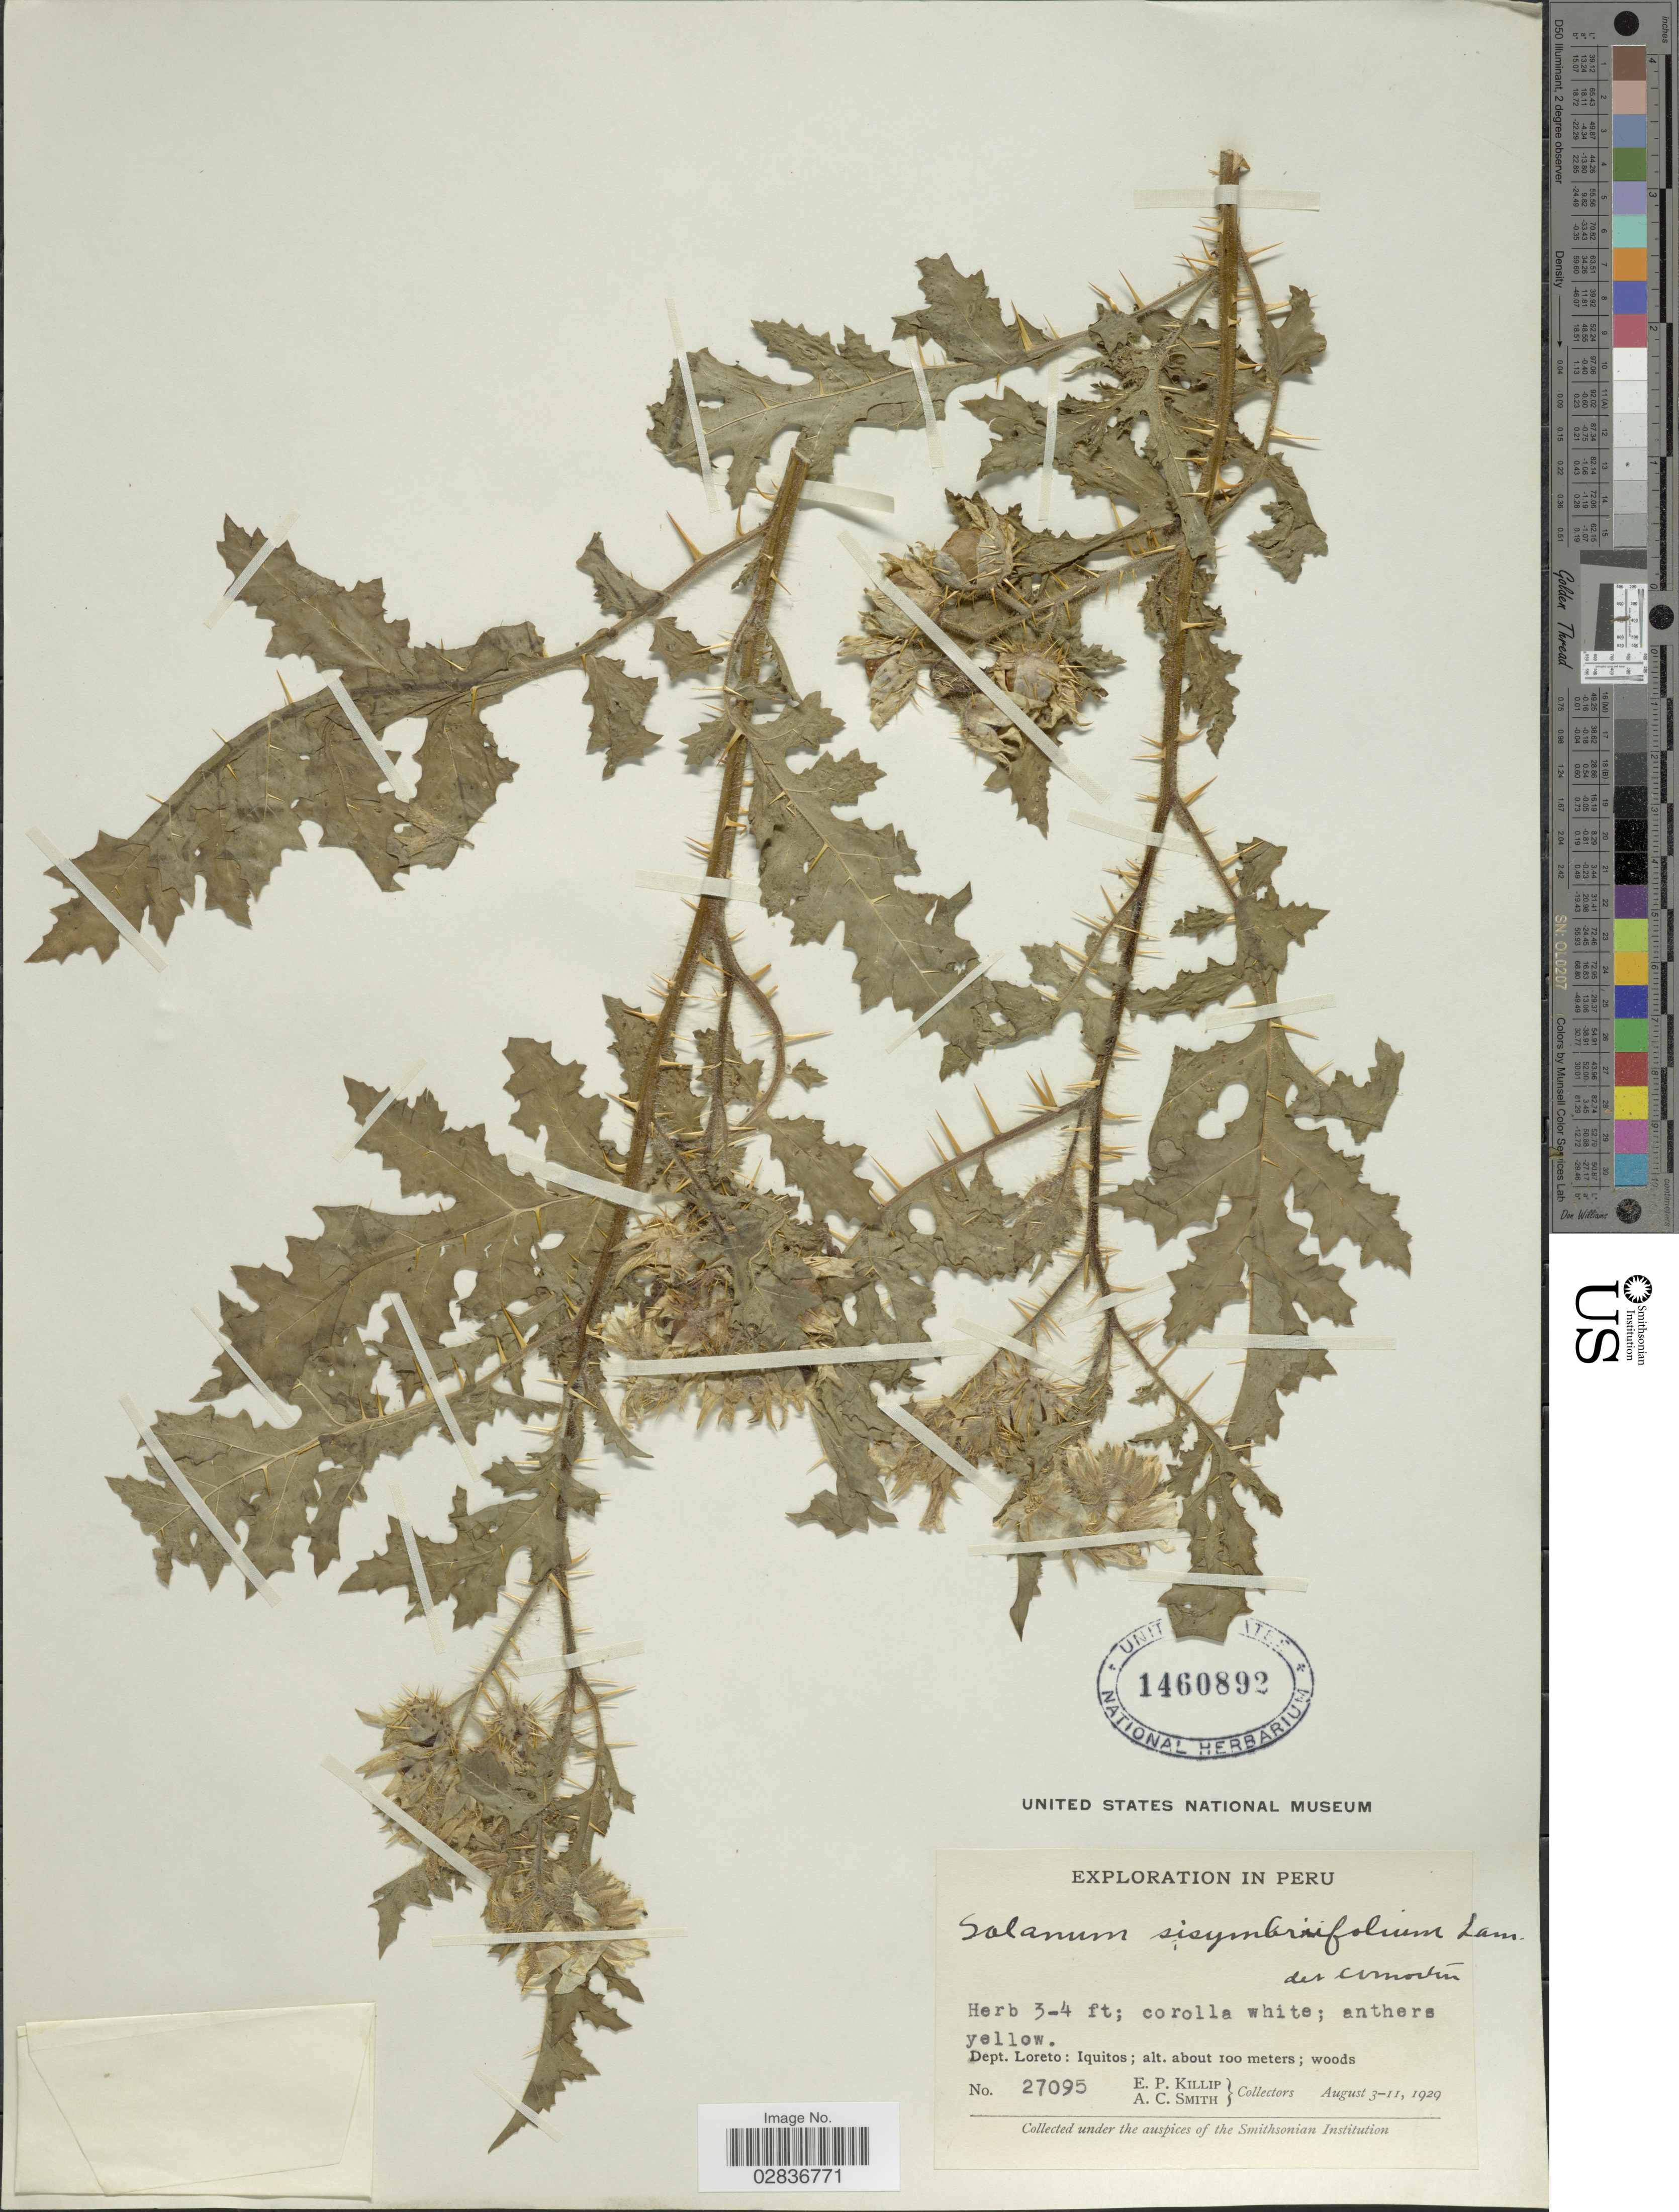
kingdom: Plantae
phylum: Tracheophyta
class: Magnoliopsida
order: Solanales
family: Solanaceae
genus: Solanum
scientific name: Solanum sisymbriifolium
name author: Lam.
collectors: E. P. Killip & A. C. Smith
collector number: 27095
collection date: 1929-08-03/1929-08-11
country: Peru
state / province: Loreto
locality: Dept. Loreto: Iquitos.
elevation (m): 100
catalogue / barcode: US 1460892